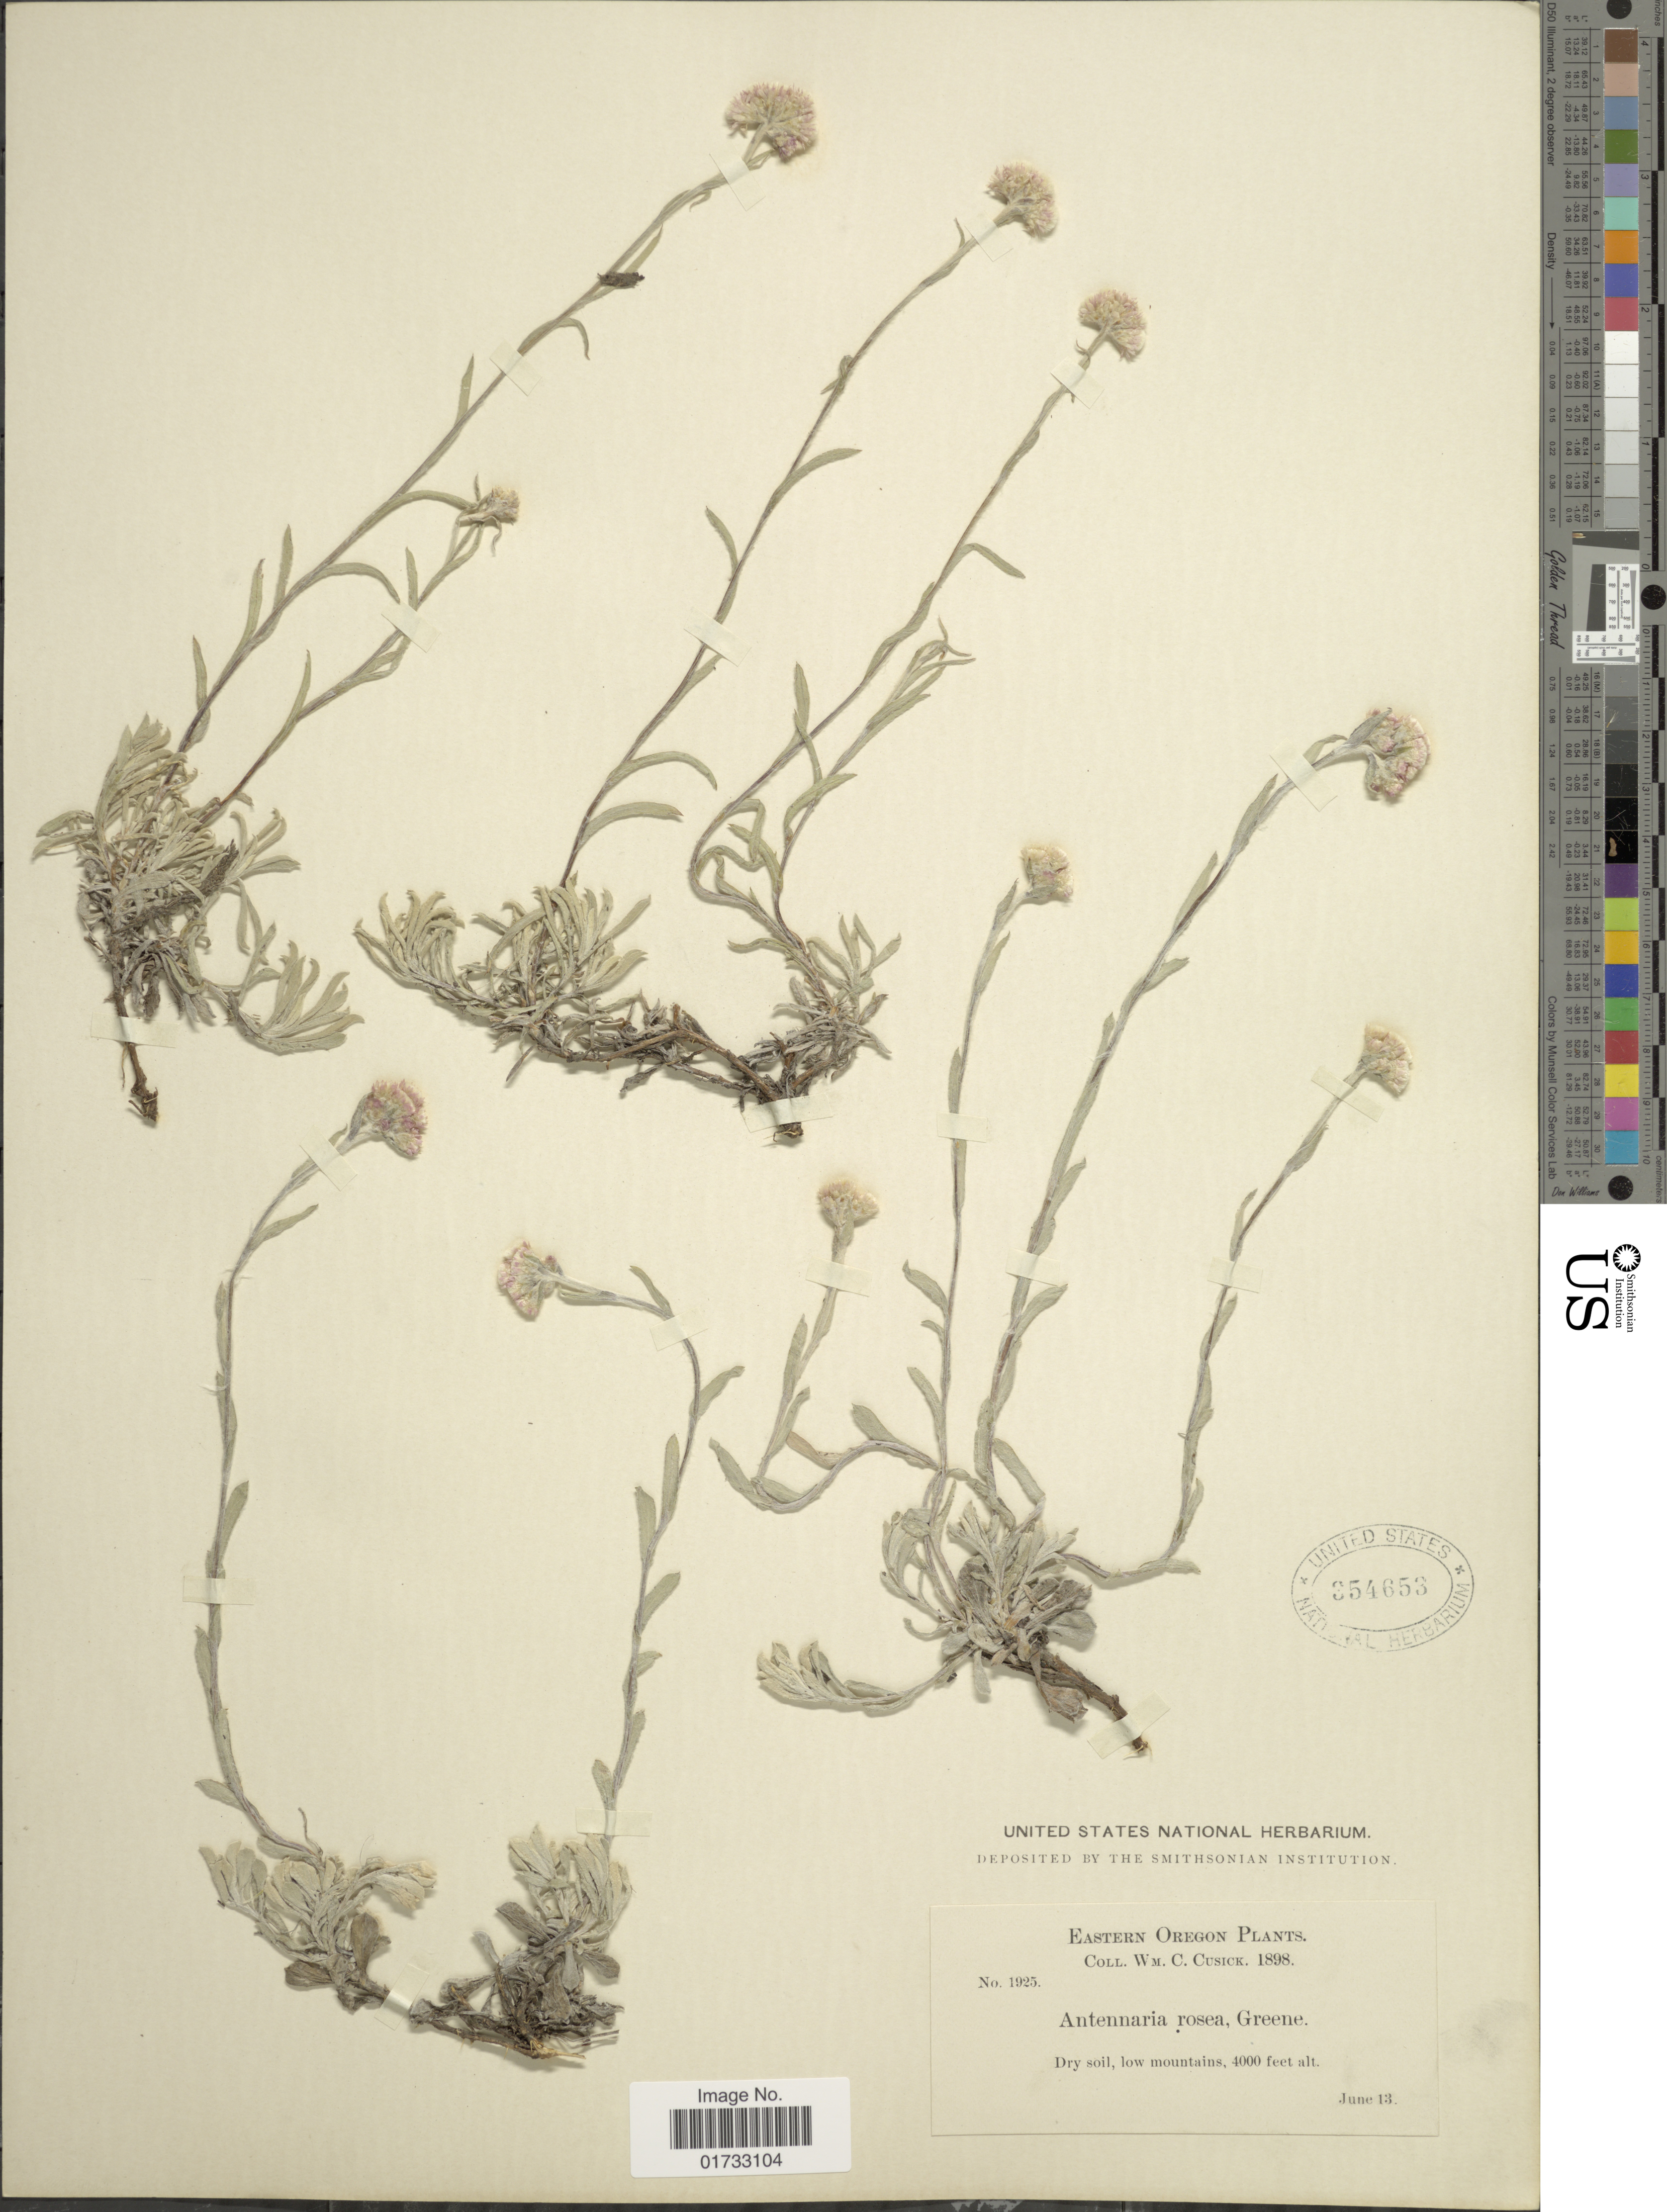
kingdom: Plantae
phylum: Tracheophyta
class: Magnoliopsida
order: Asterales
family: Asteraceae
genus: Antennaria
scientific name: Antennaria rosea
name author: Greene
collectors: W. C. Cusick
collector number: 1925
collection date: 1898-06-13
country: United States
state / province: Oregon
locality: Eastern Oregon, dry soil, low mountains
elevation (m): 1219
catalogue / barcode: US 354653